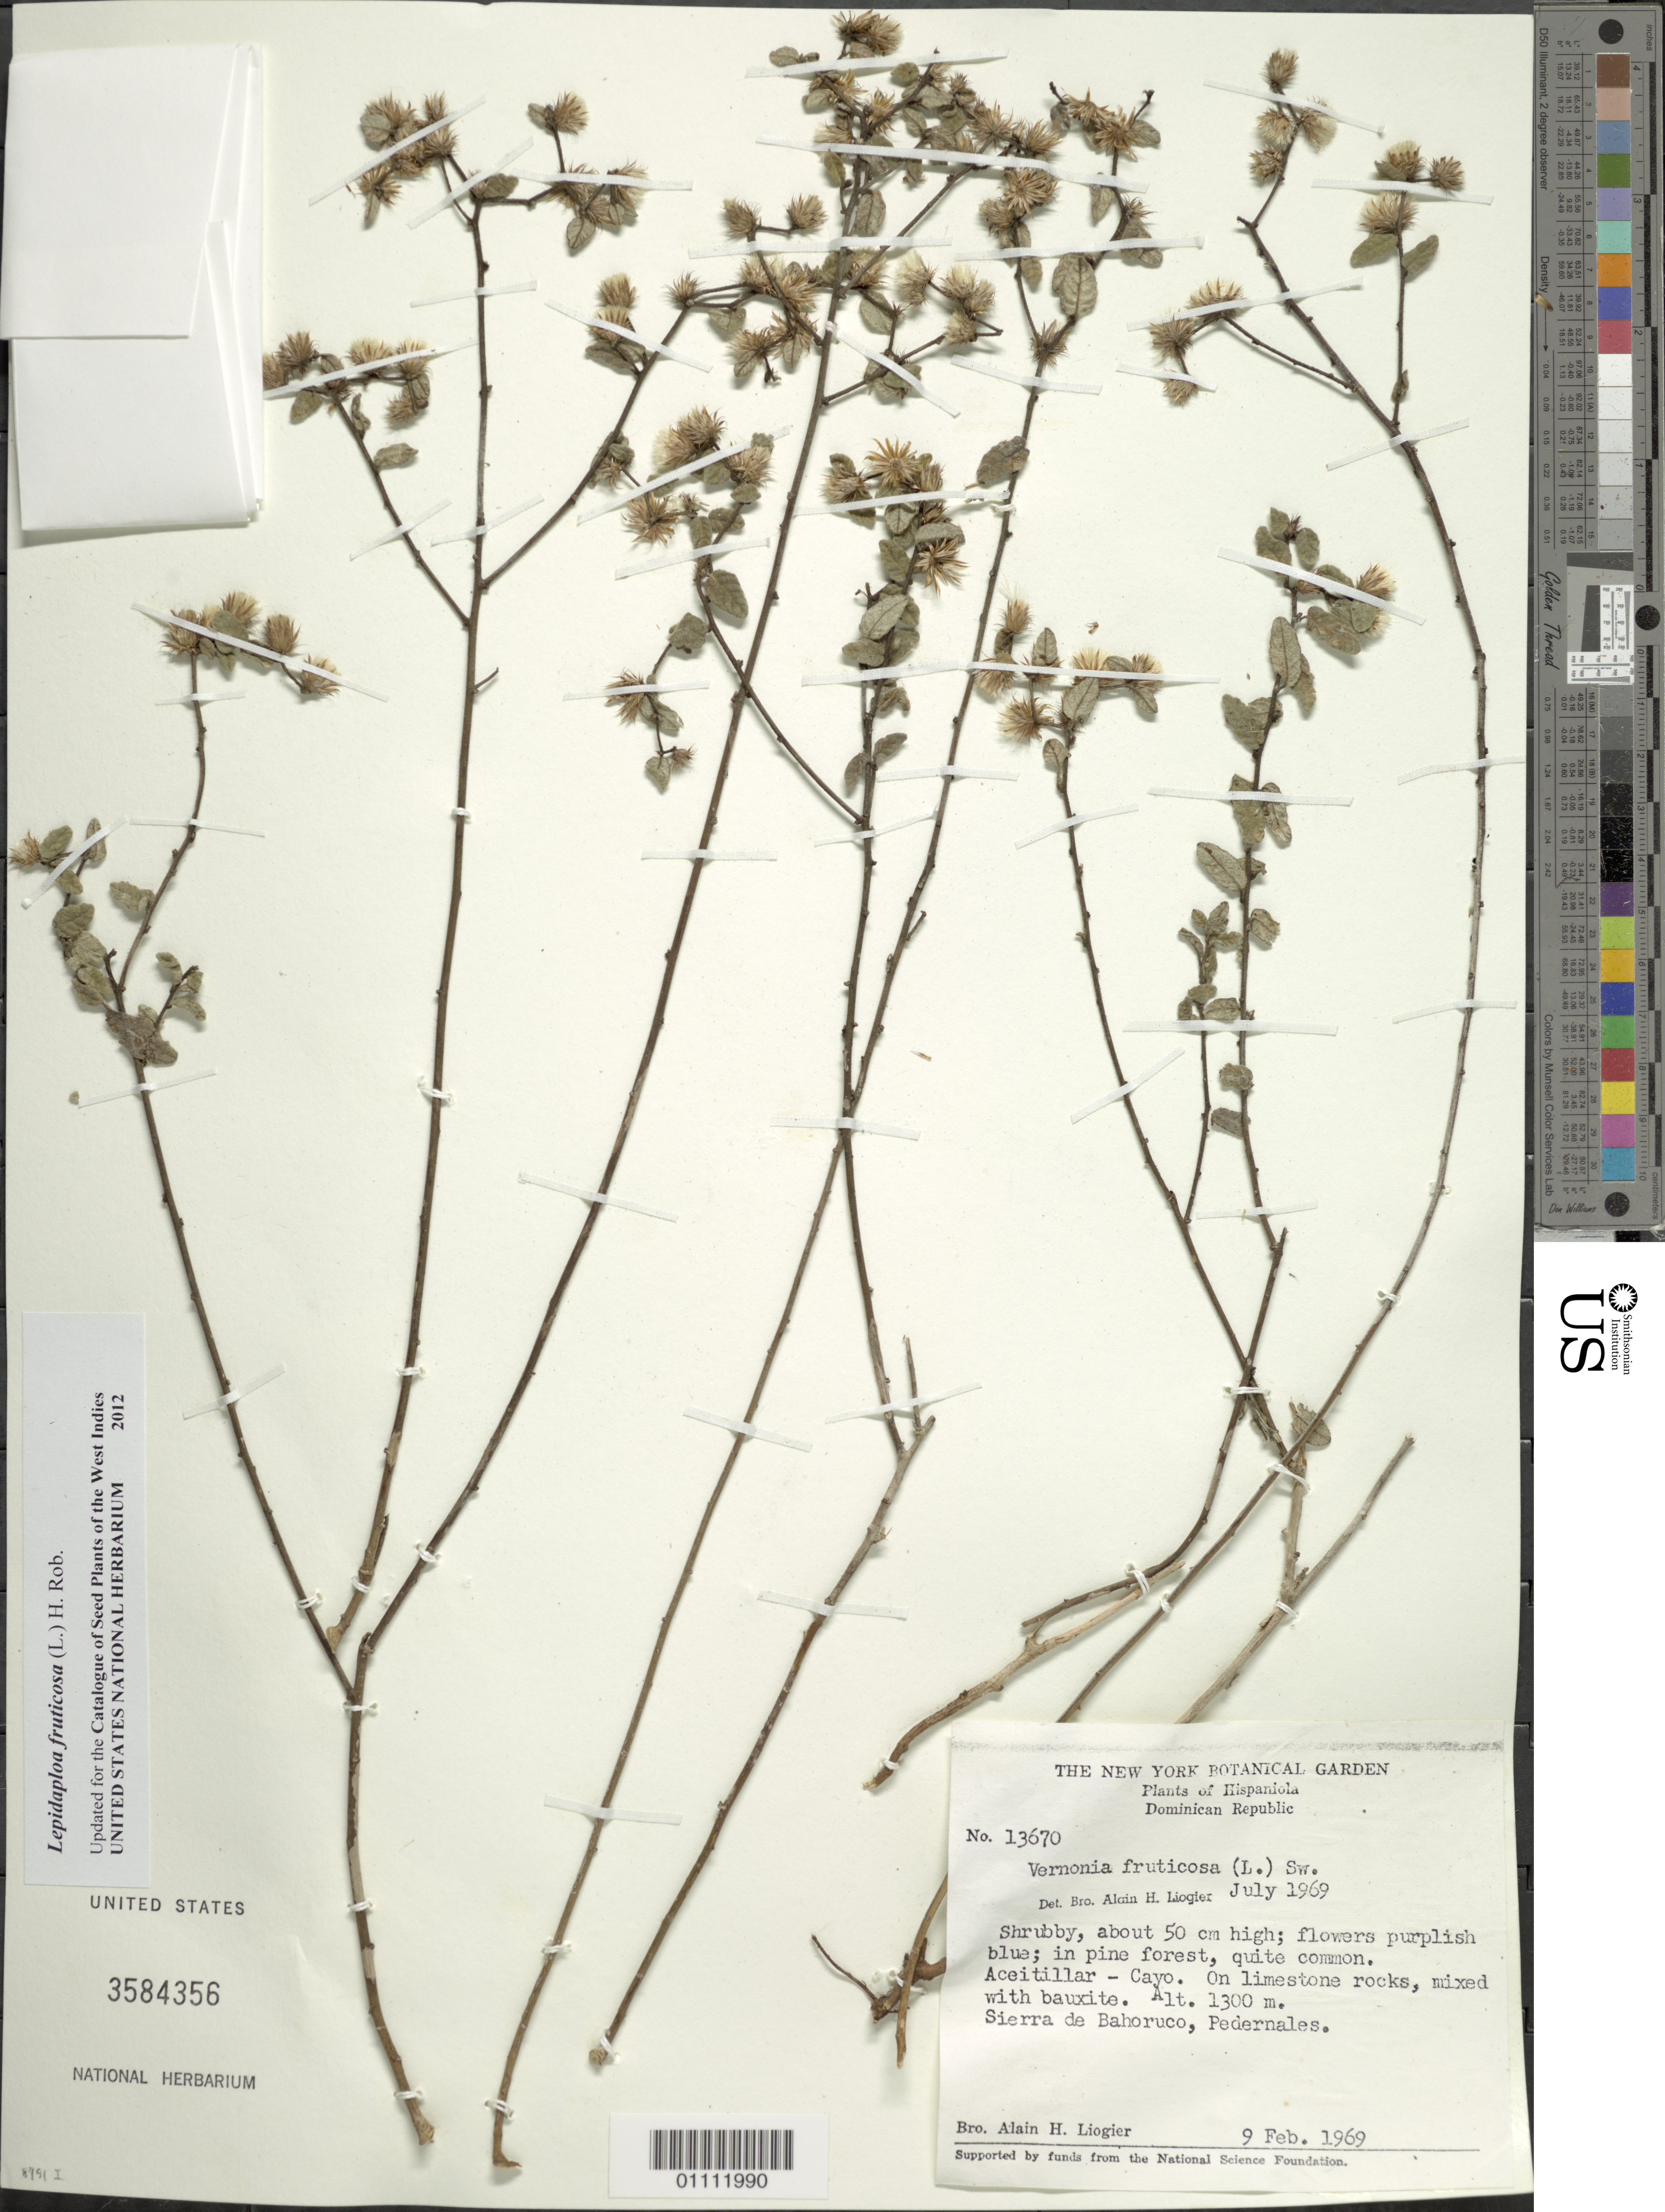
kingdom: Plantae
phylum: Tracheophyta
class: Magnoliopsida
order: Asterales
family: Asteraceae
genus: Lepidaploa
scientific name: Lepidaploa fruticosa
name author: (L.) H. Rob.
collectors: A. H. Liogier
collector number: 13670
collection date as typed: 02 Feb 1969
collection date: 1969-02-02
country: Dominican Republic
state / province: Pedernales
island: Hispaniola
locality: Sierra de Bahoruco, Aceitillar - Cayo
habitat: In pine forest, quite common; limestone rocks, mixed with bauxite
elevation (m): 1300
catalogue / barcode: US 3584356